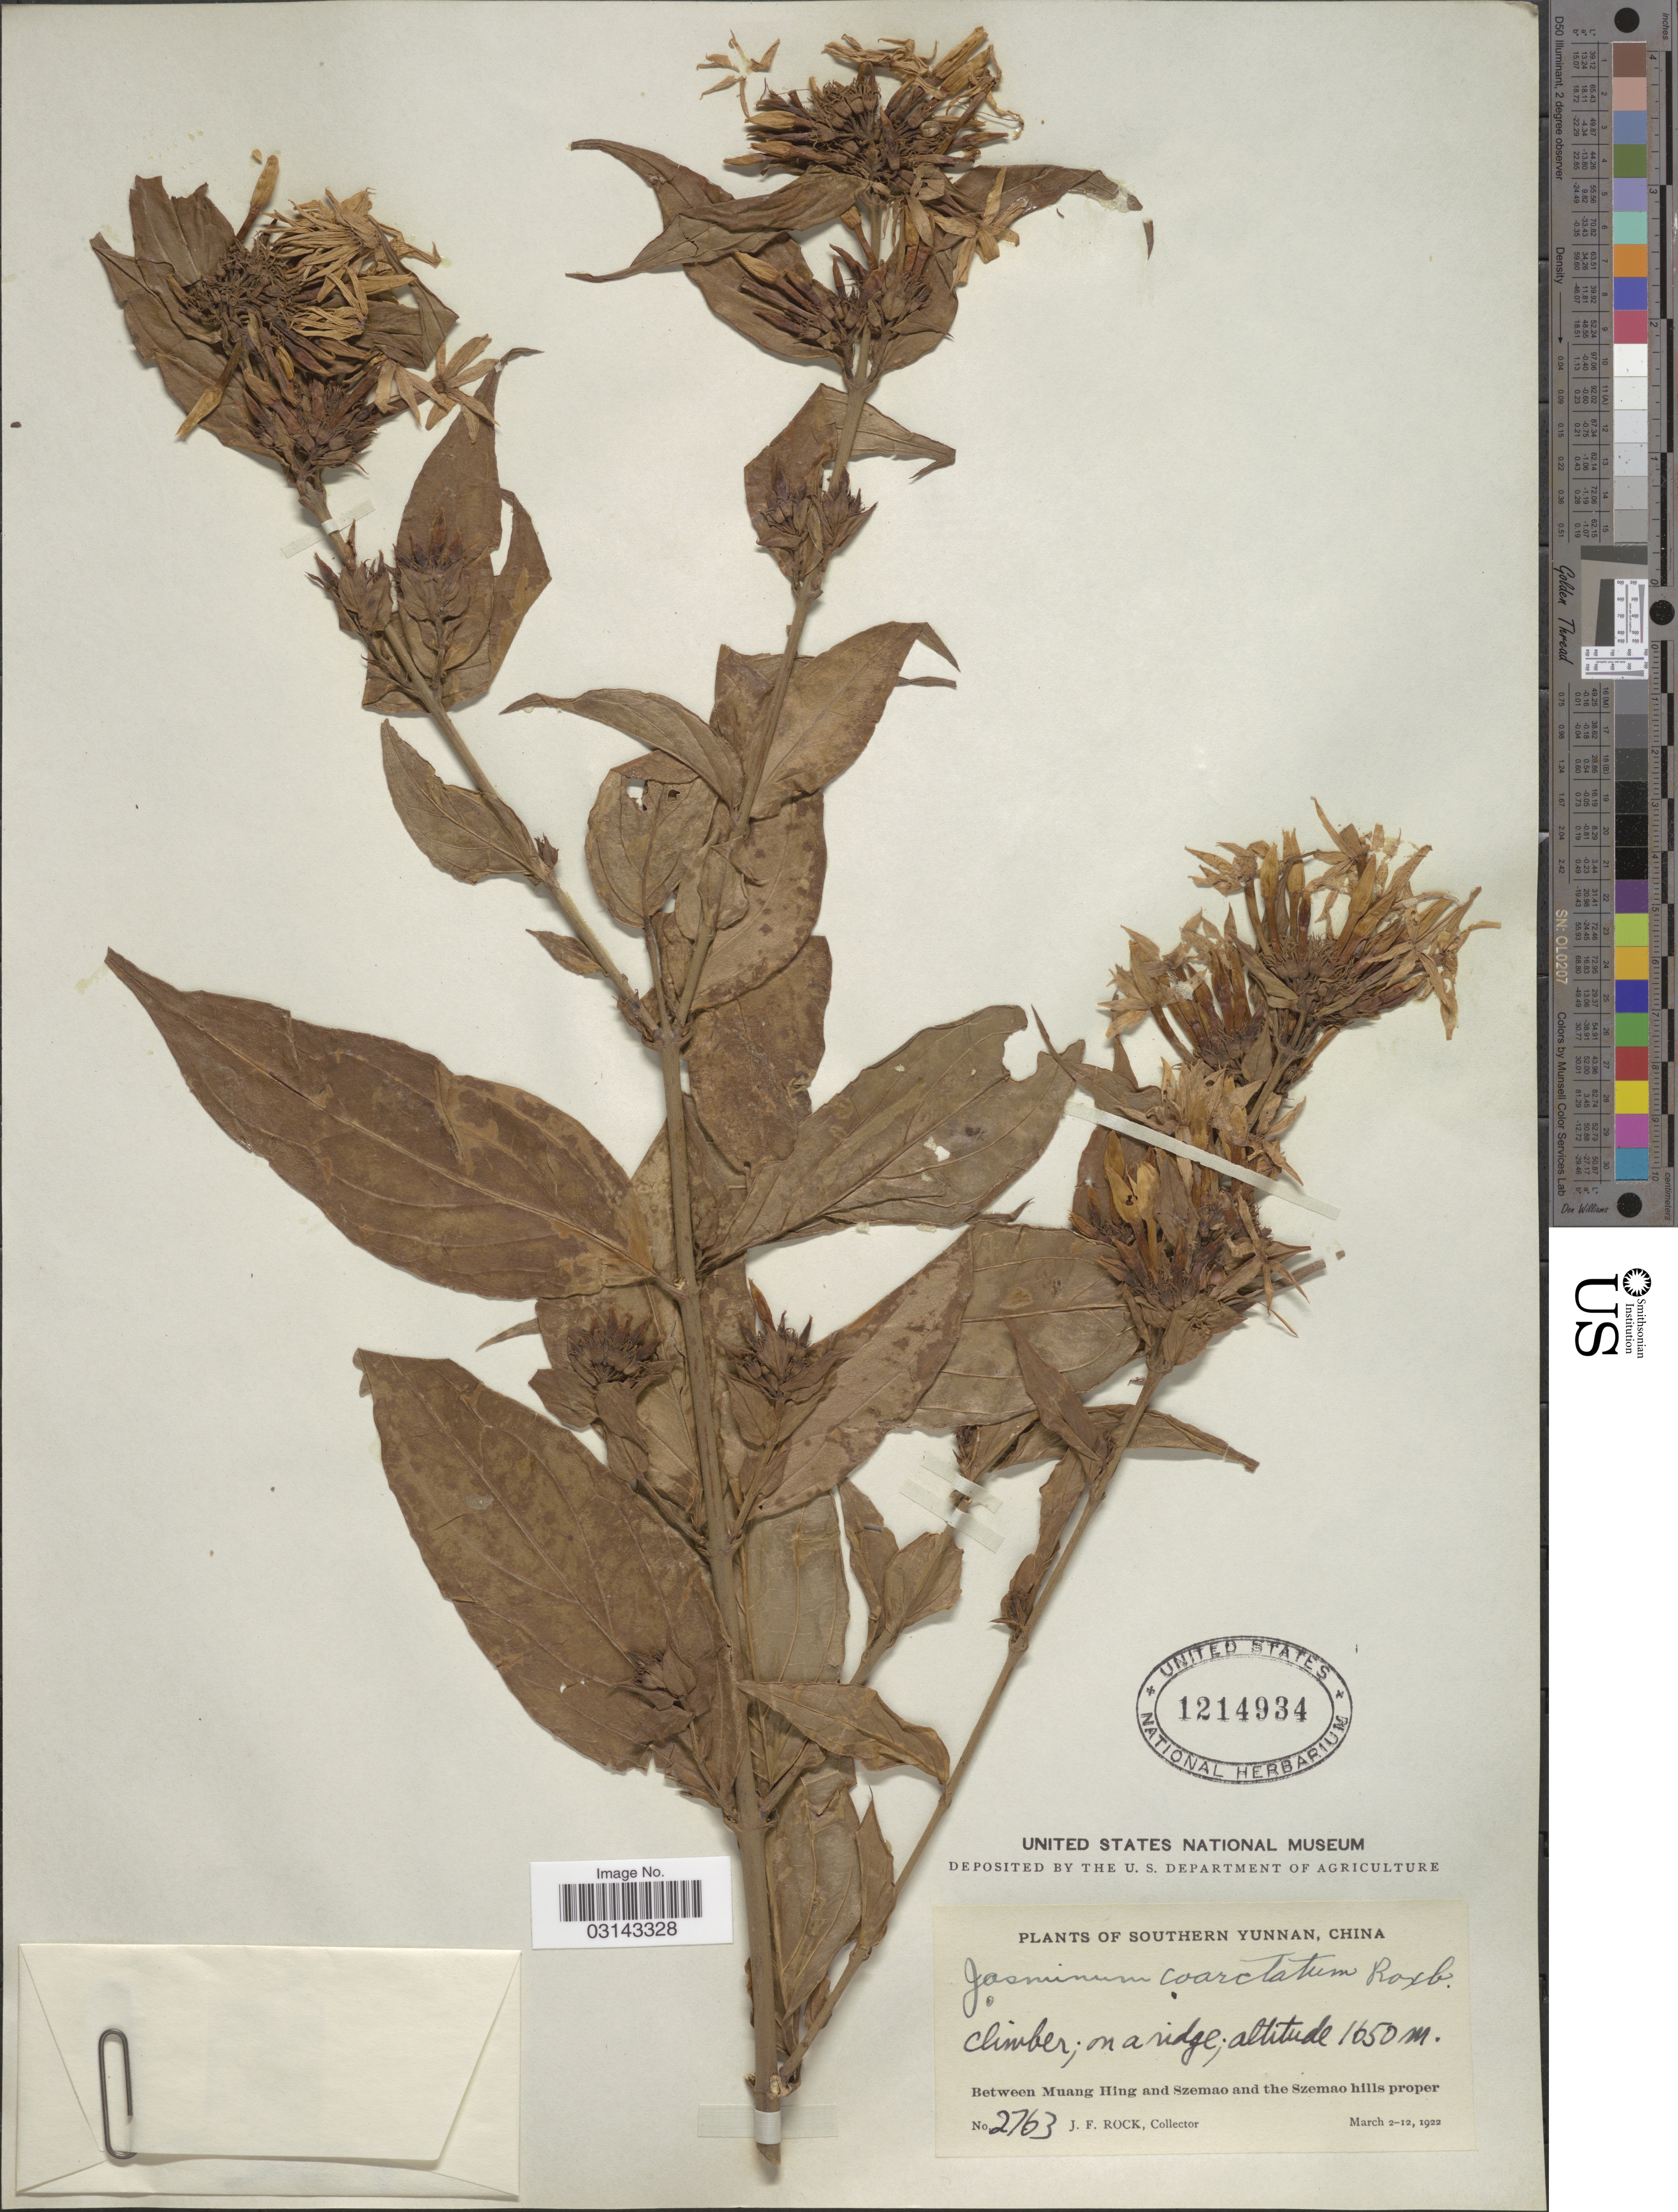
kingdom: Plantae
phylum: Tracheophyta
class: Magnoliopsida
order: Lamiales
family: Oleaceae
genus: Jasminum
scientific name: Jasminum coarctatum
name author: Roxb.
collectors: J. Rock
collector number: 2763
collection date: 1922-03-02/1922-03-12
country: China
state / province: Yunnan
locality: Southern Yunnan. Between Muang Hing and Szemao and the Szemao hills proper.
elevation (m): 1650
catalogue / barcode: US 1214934